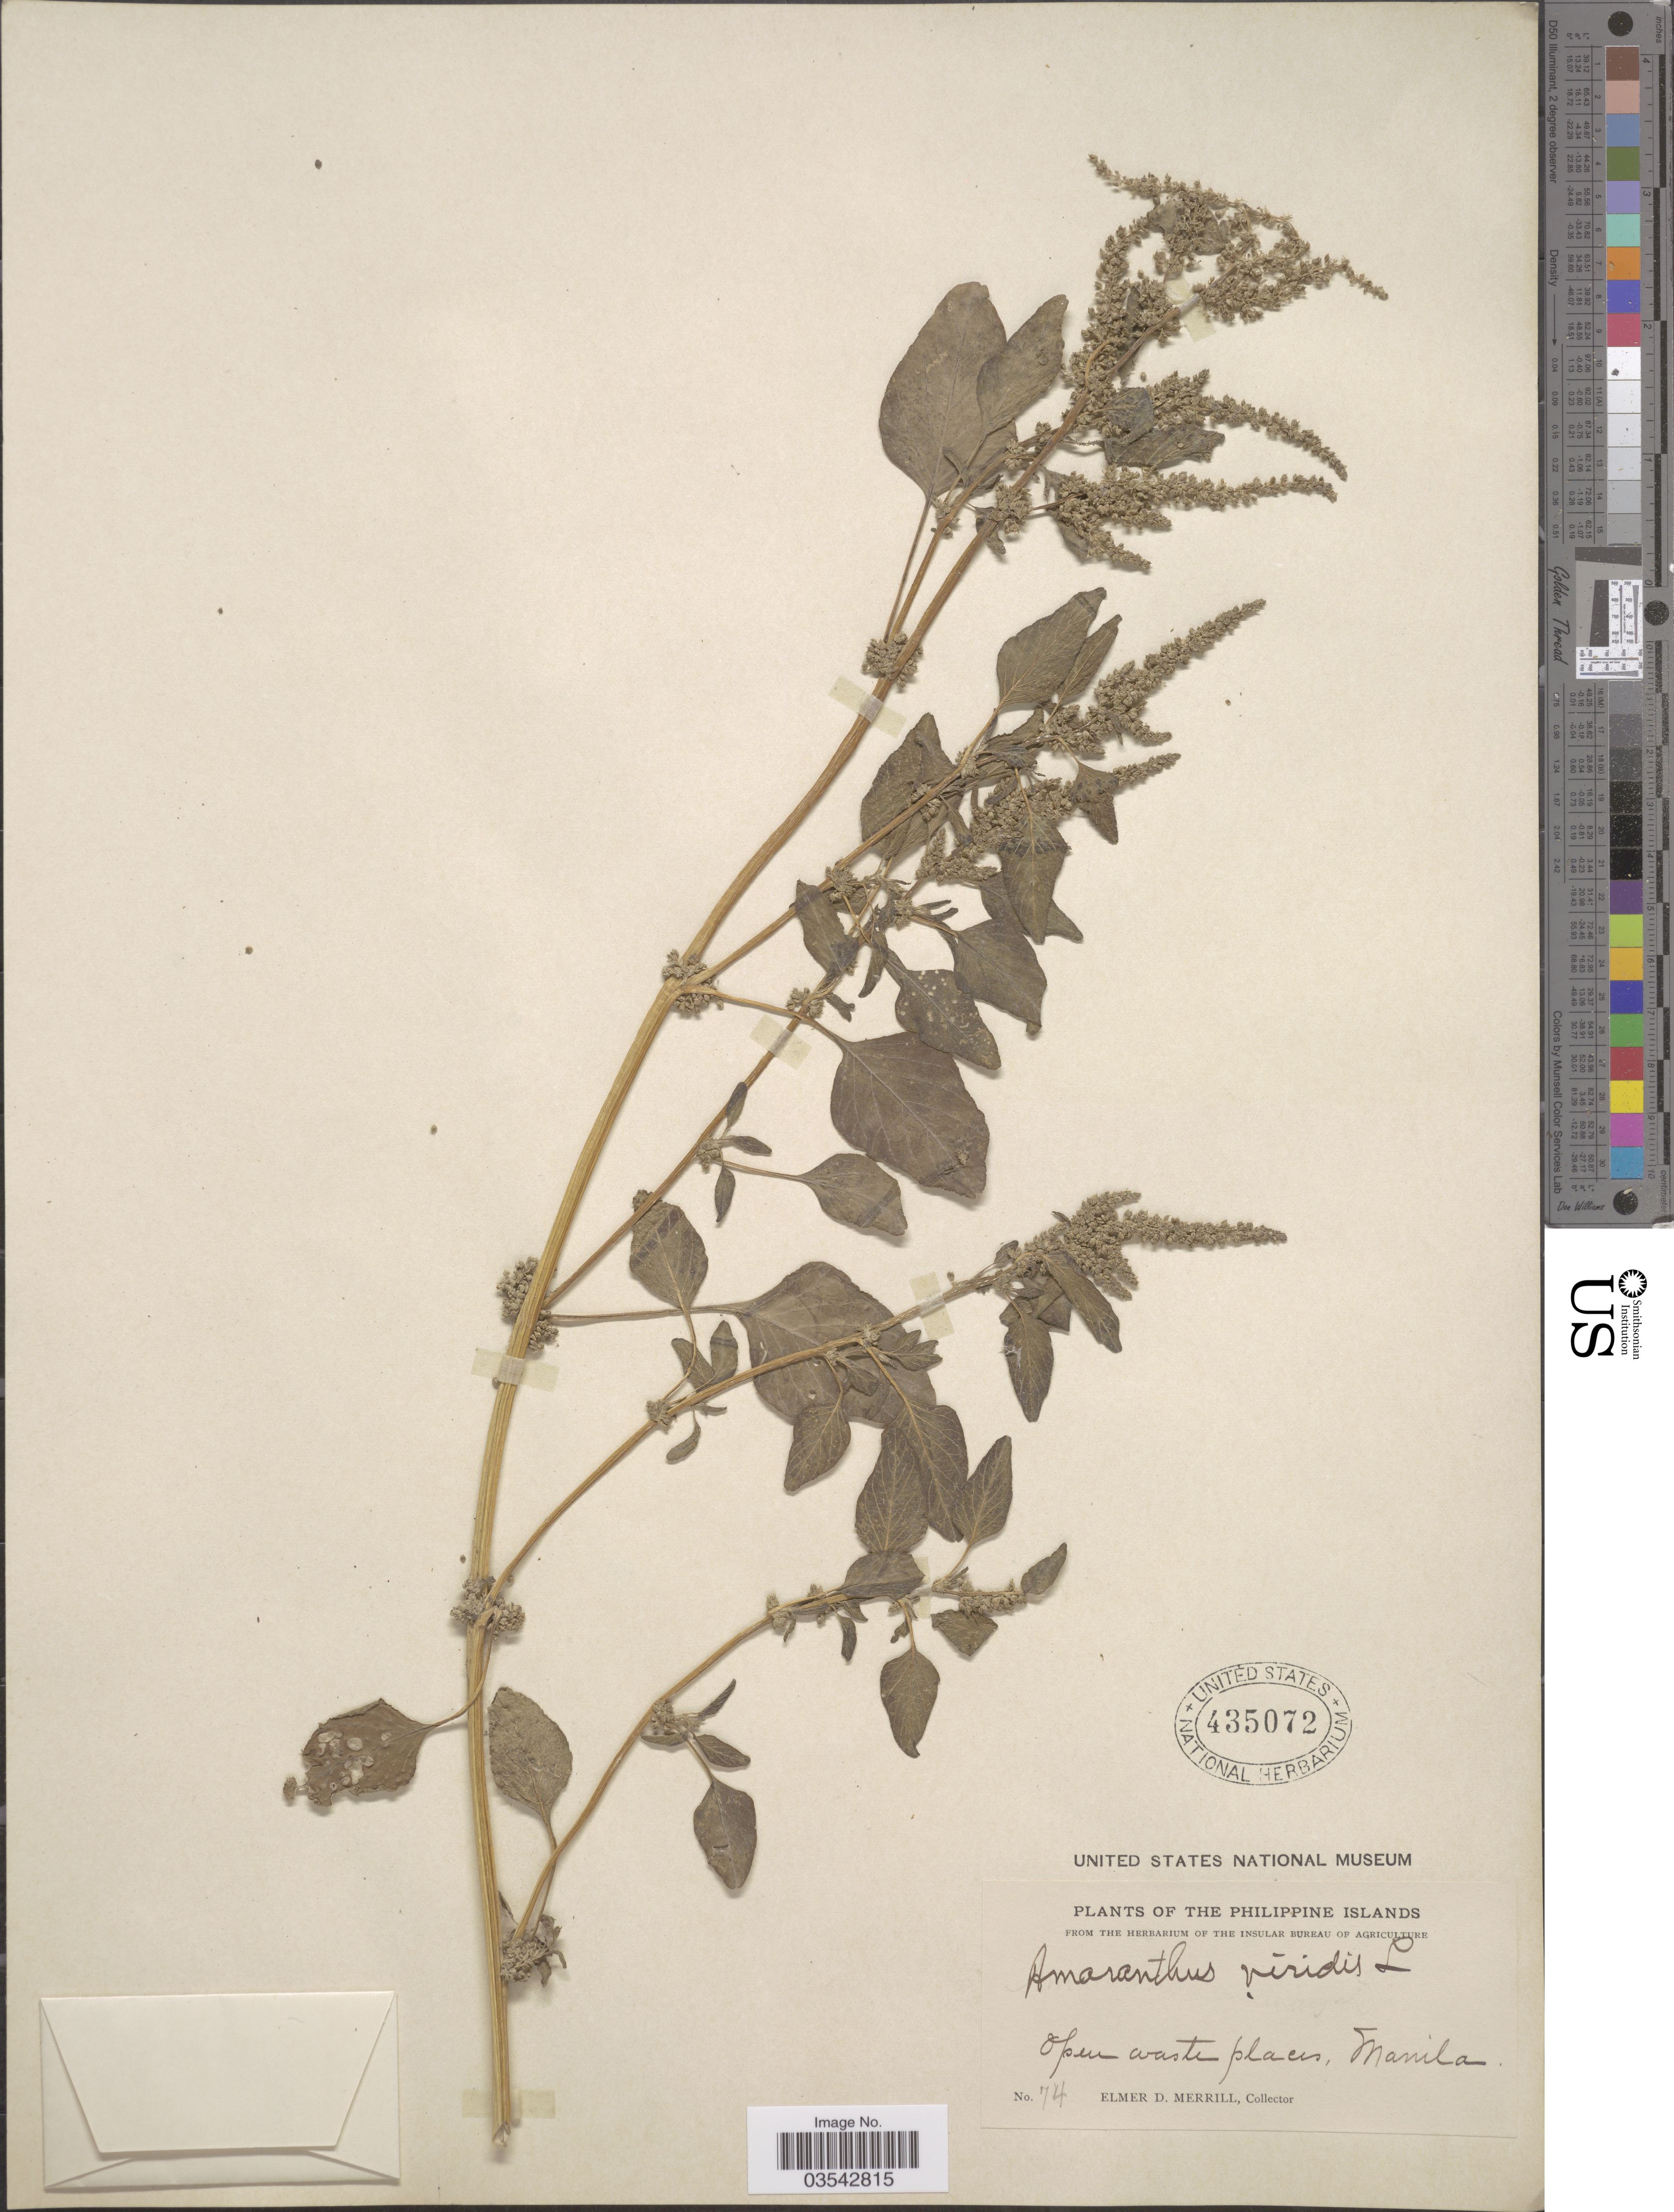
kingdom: Plantae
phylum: Tracheophyta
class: Magnoliopsida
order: Caryophyllales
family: Amaranthaceae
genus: Amaranthus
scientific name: Amaranthus viridis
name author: L.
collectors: E. D. Merrill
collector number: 74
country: Philippines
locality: Manila.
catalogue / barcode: US 435072